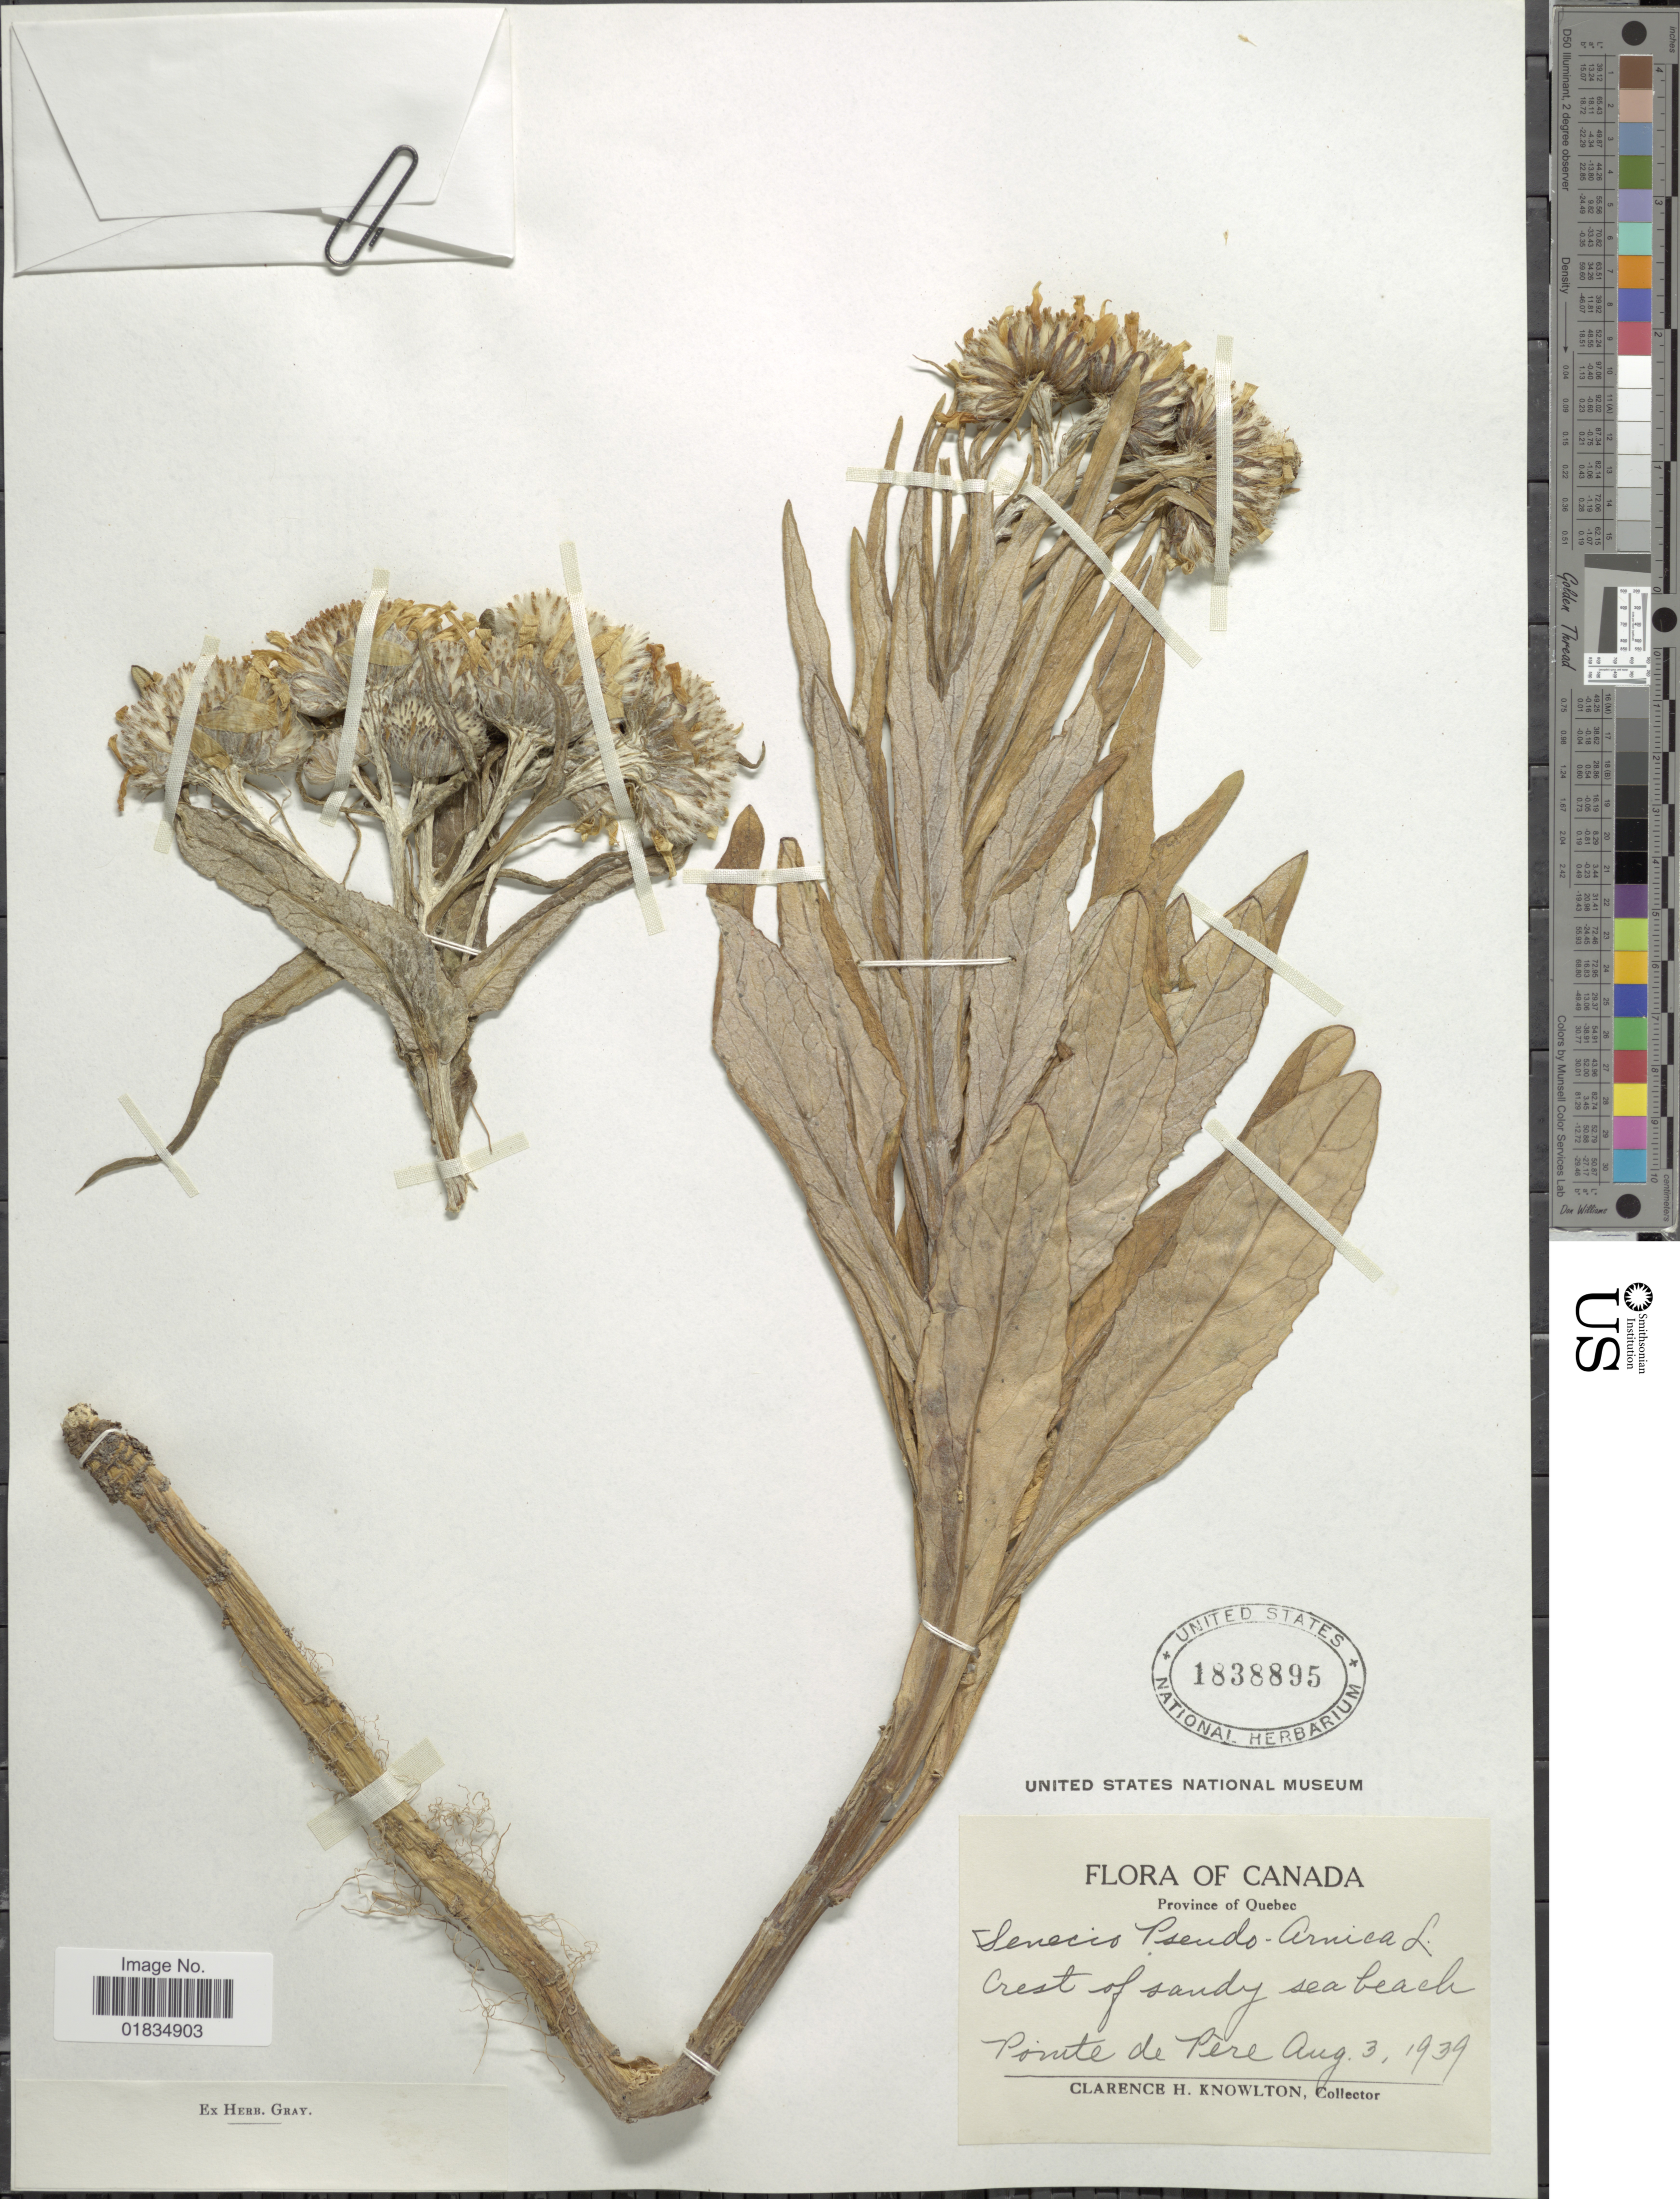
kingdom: Plantae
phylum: Tracheophyta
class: Magnoliopsida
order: Asterales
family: Asteraceae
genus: Senecio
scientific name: Senecio pseudoarnica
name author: Less.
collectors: C. H. Knowlton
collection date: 1939-08-03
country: Canada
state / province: Quebec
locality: Pointe de Pere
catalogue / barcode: US 1838895